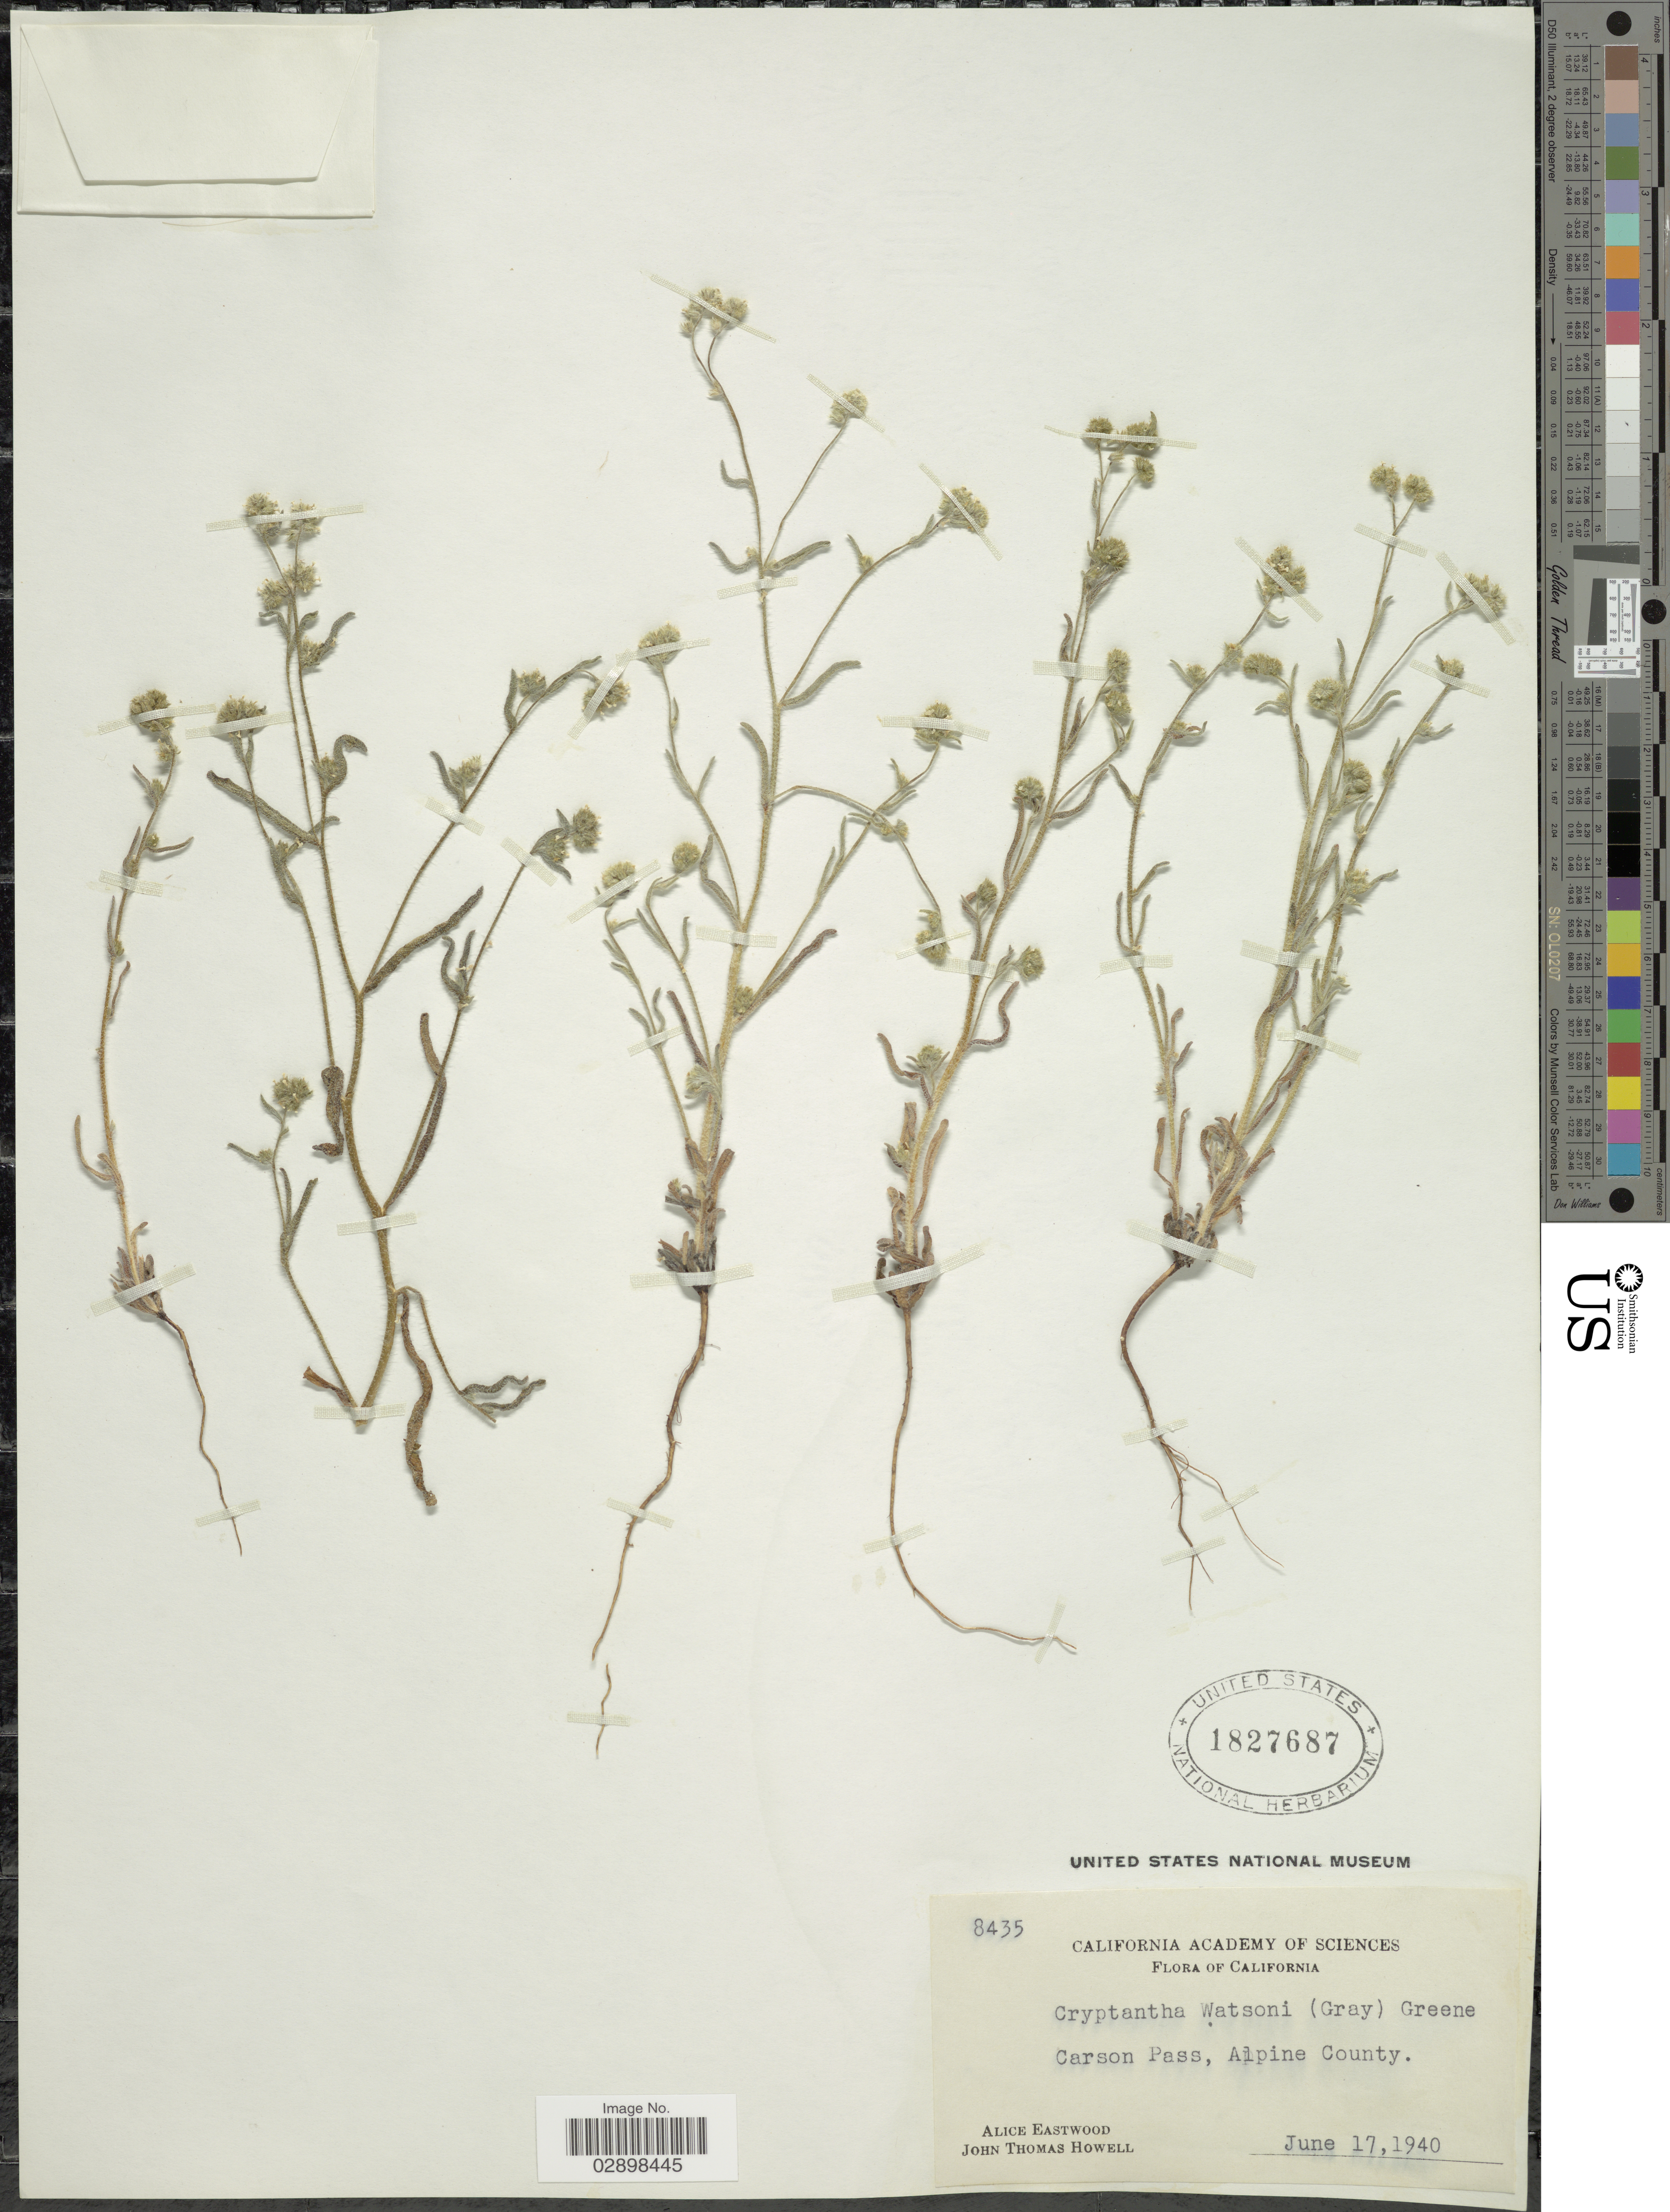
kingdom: Plantae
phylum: Tracheophyta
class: Magnoliopsida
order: Boraginales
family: Boraginaceae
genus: Cryptantha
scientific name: Cryptantha watsonii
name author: (A. Gray) Greene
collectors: A. Eastwood & J. T. Howell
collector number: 8435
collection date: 1940-06-17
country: United States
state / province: California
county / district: Alpine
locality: Carson Pass, Alpine County.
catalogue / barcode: US 1827687